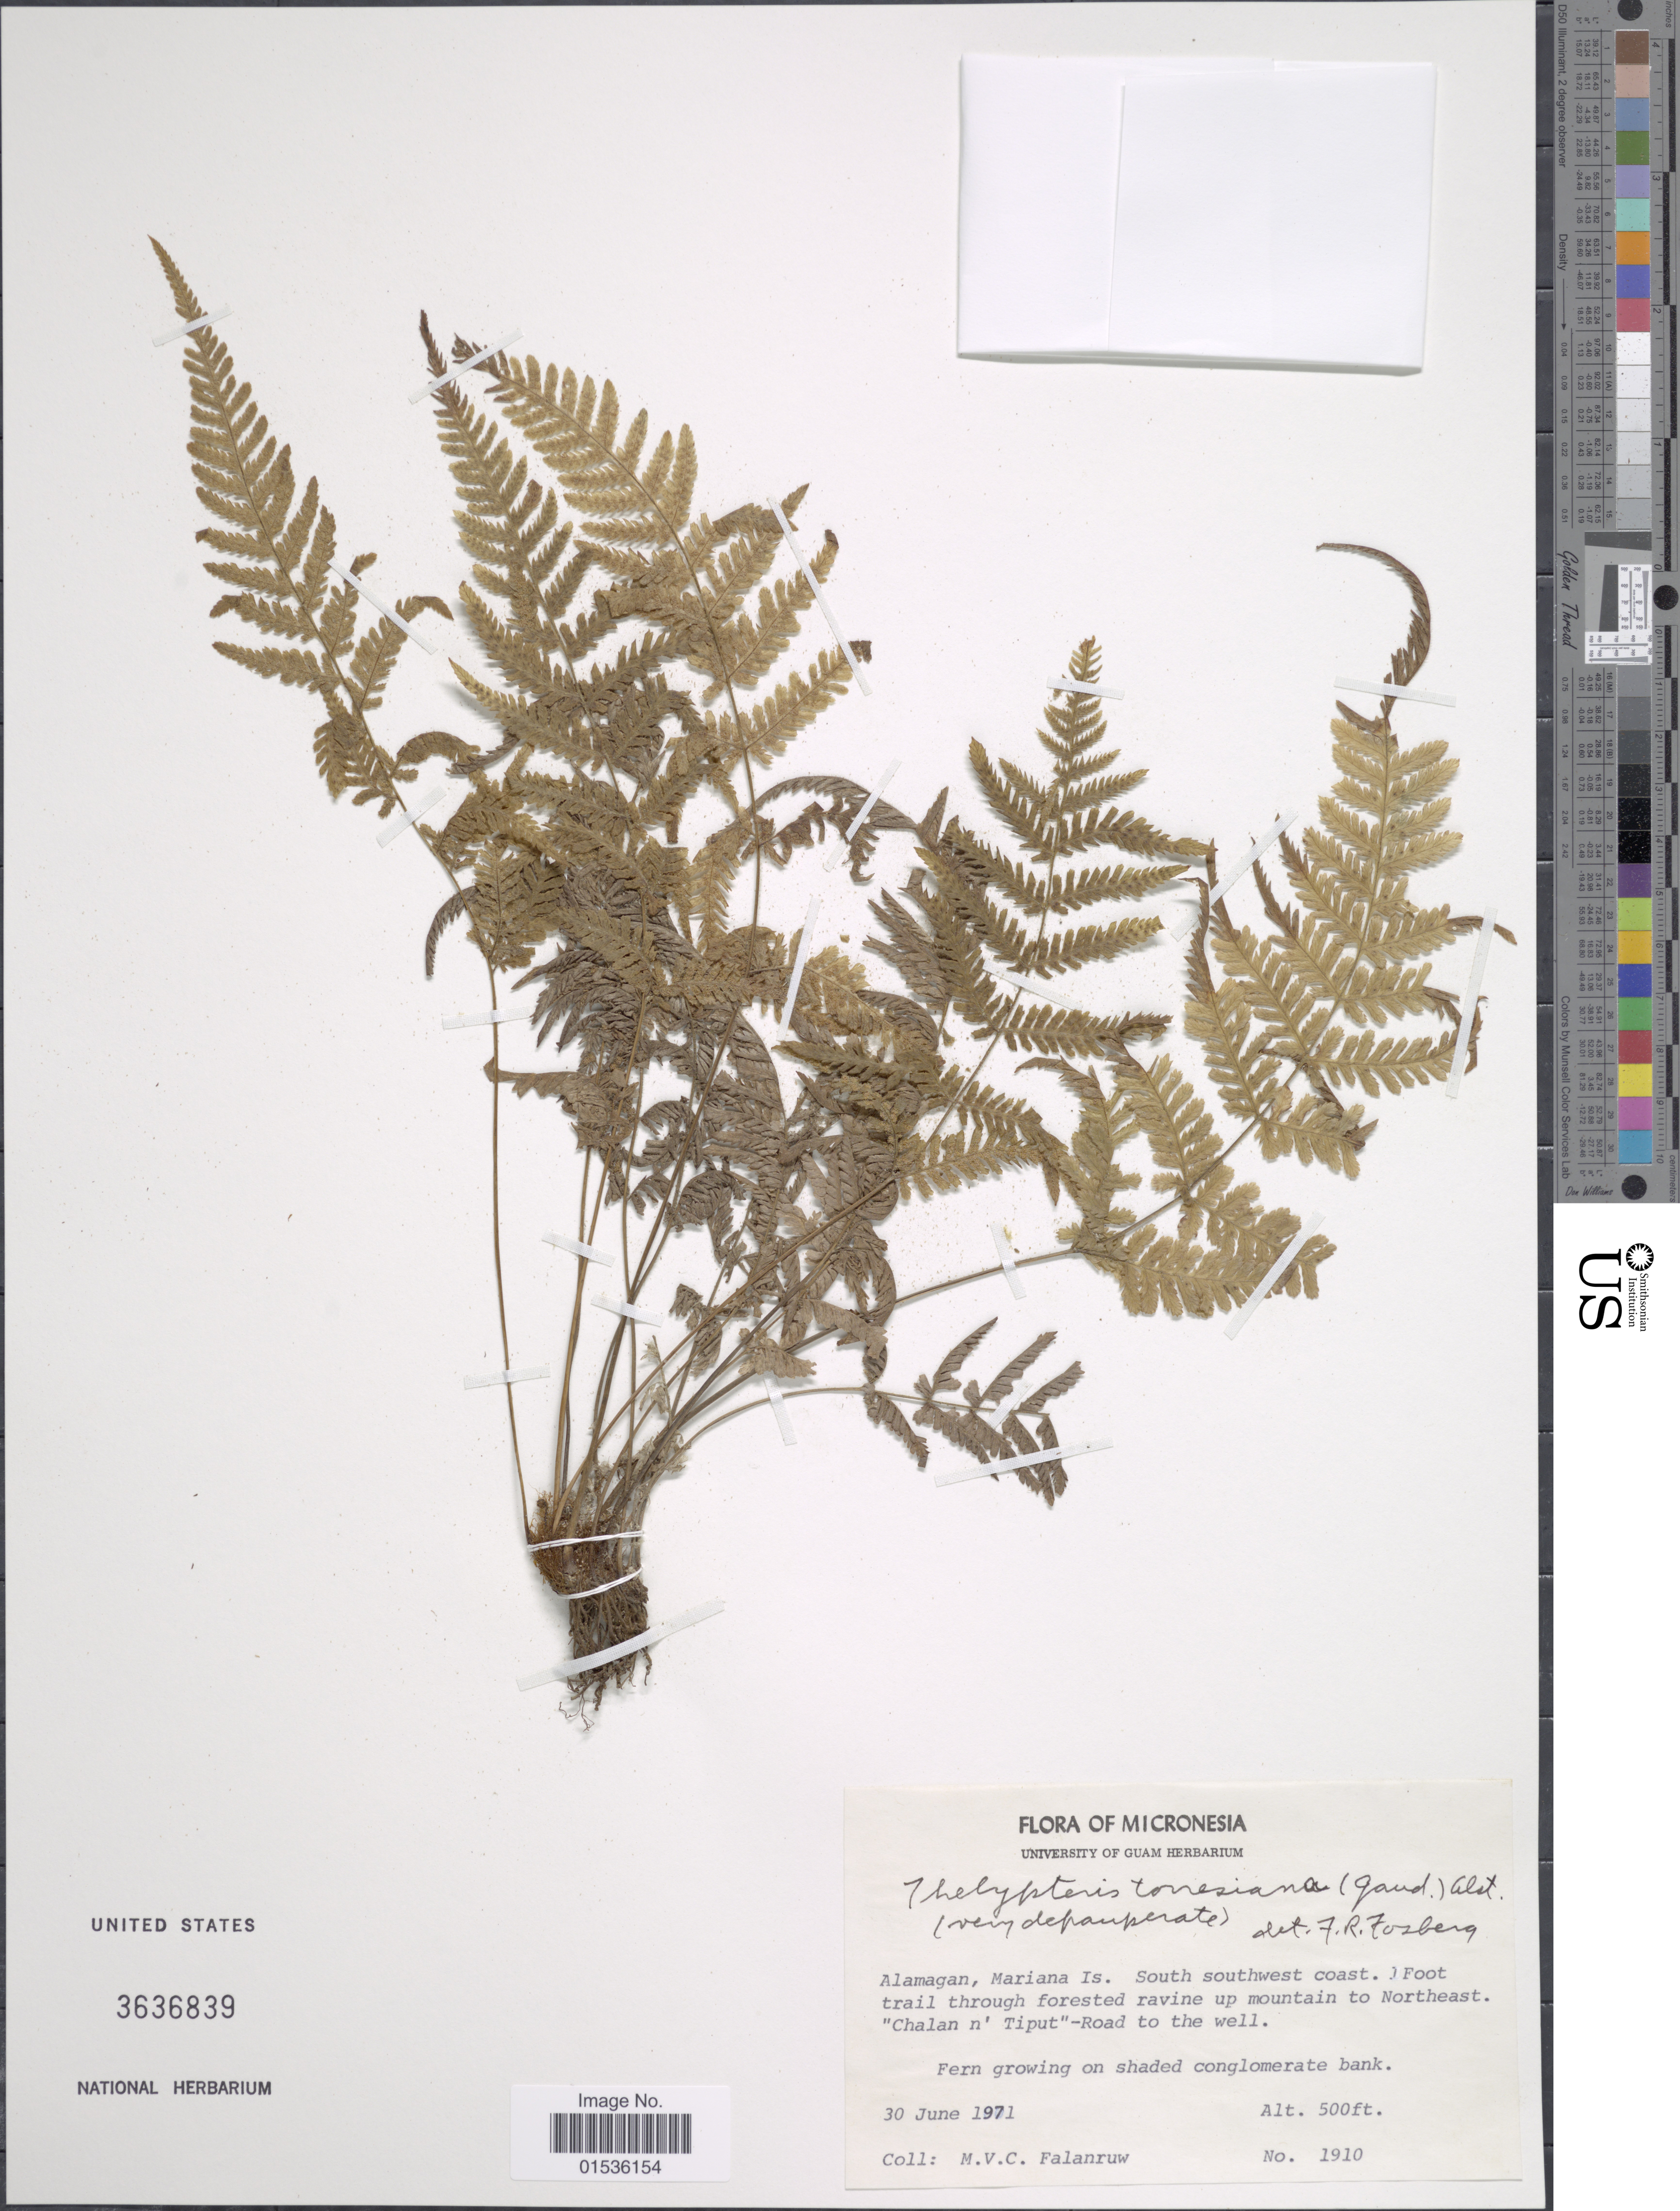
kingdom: Plantae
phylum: Tracheophyta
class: Polypodiopsida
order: Polypodiales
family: Thelypteridaceae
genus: Macrothelypteris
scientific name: Macrothelypteris torresiana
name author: (Gaudich.) Ching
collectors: M. V. Falanruw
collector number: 1910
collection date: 1971-06-30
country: Northern Mariana Islands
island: Alamagan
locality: Alamagan, Mariana Is. South southwest coast. Foot trail through forested ravine up mountain to Northeast. "Chalan n'Tiput"-Road to the well.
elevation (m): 152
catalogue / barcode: US 3636839